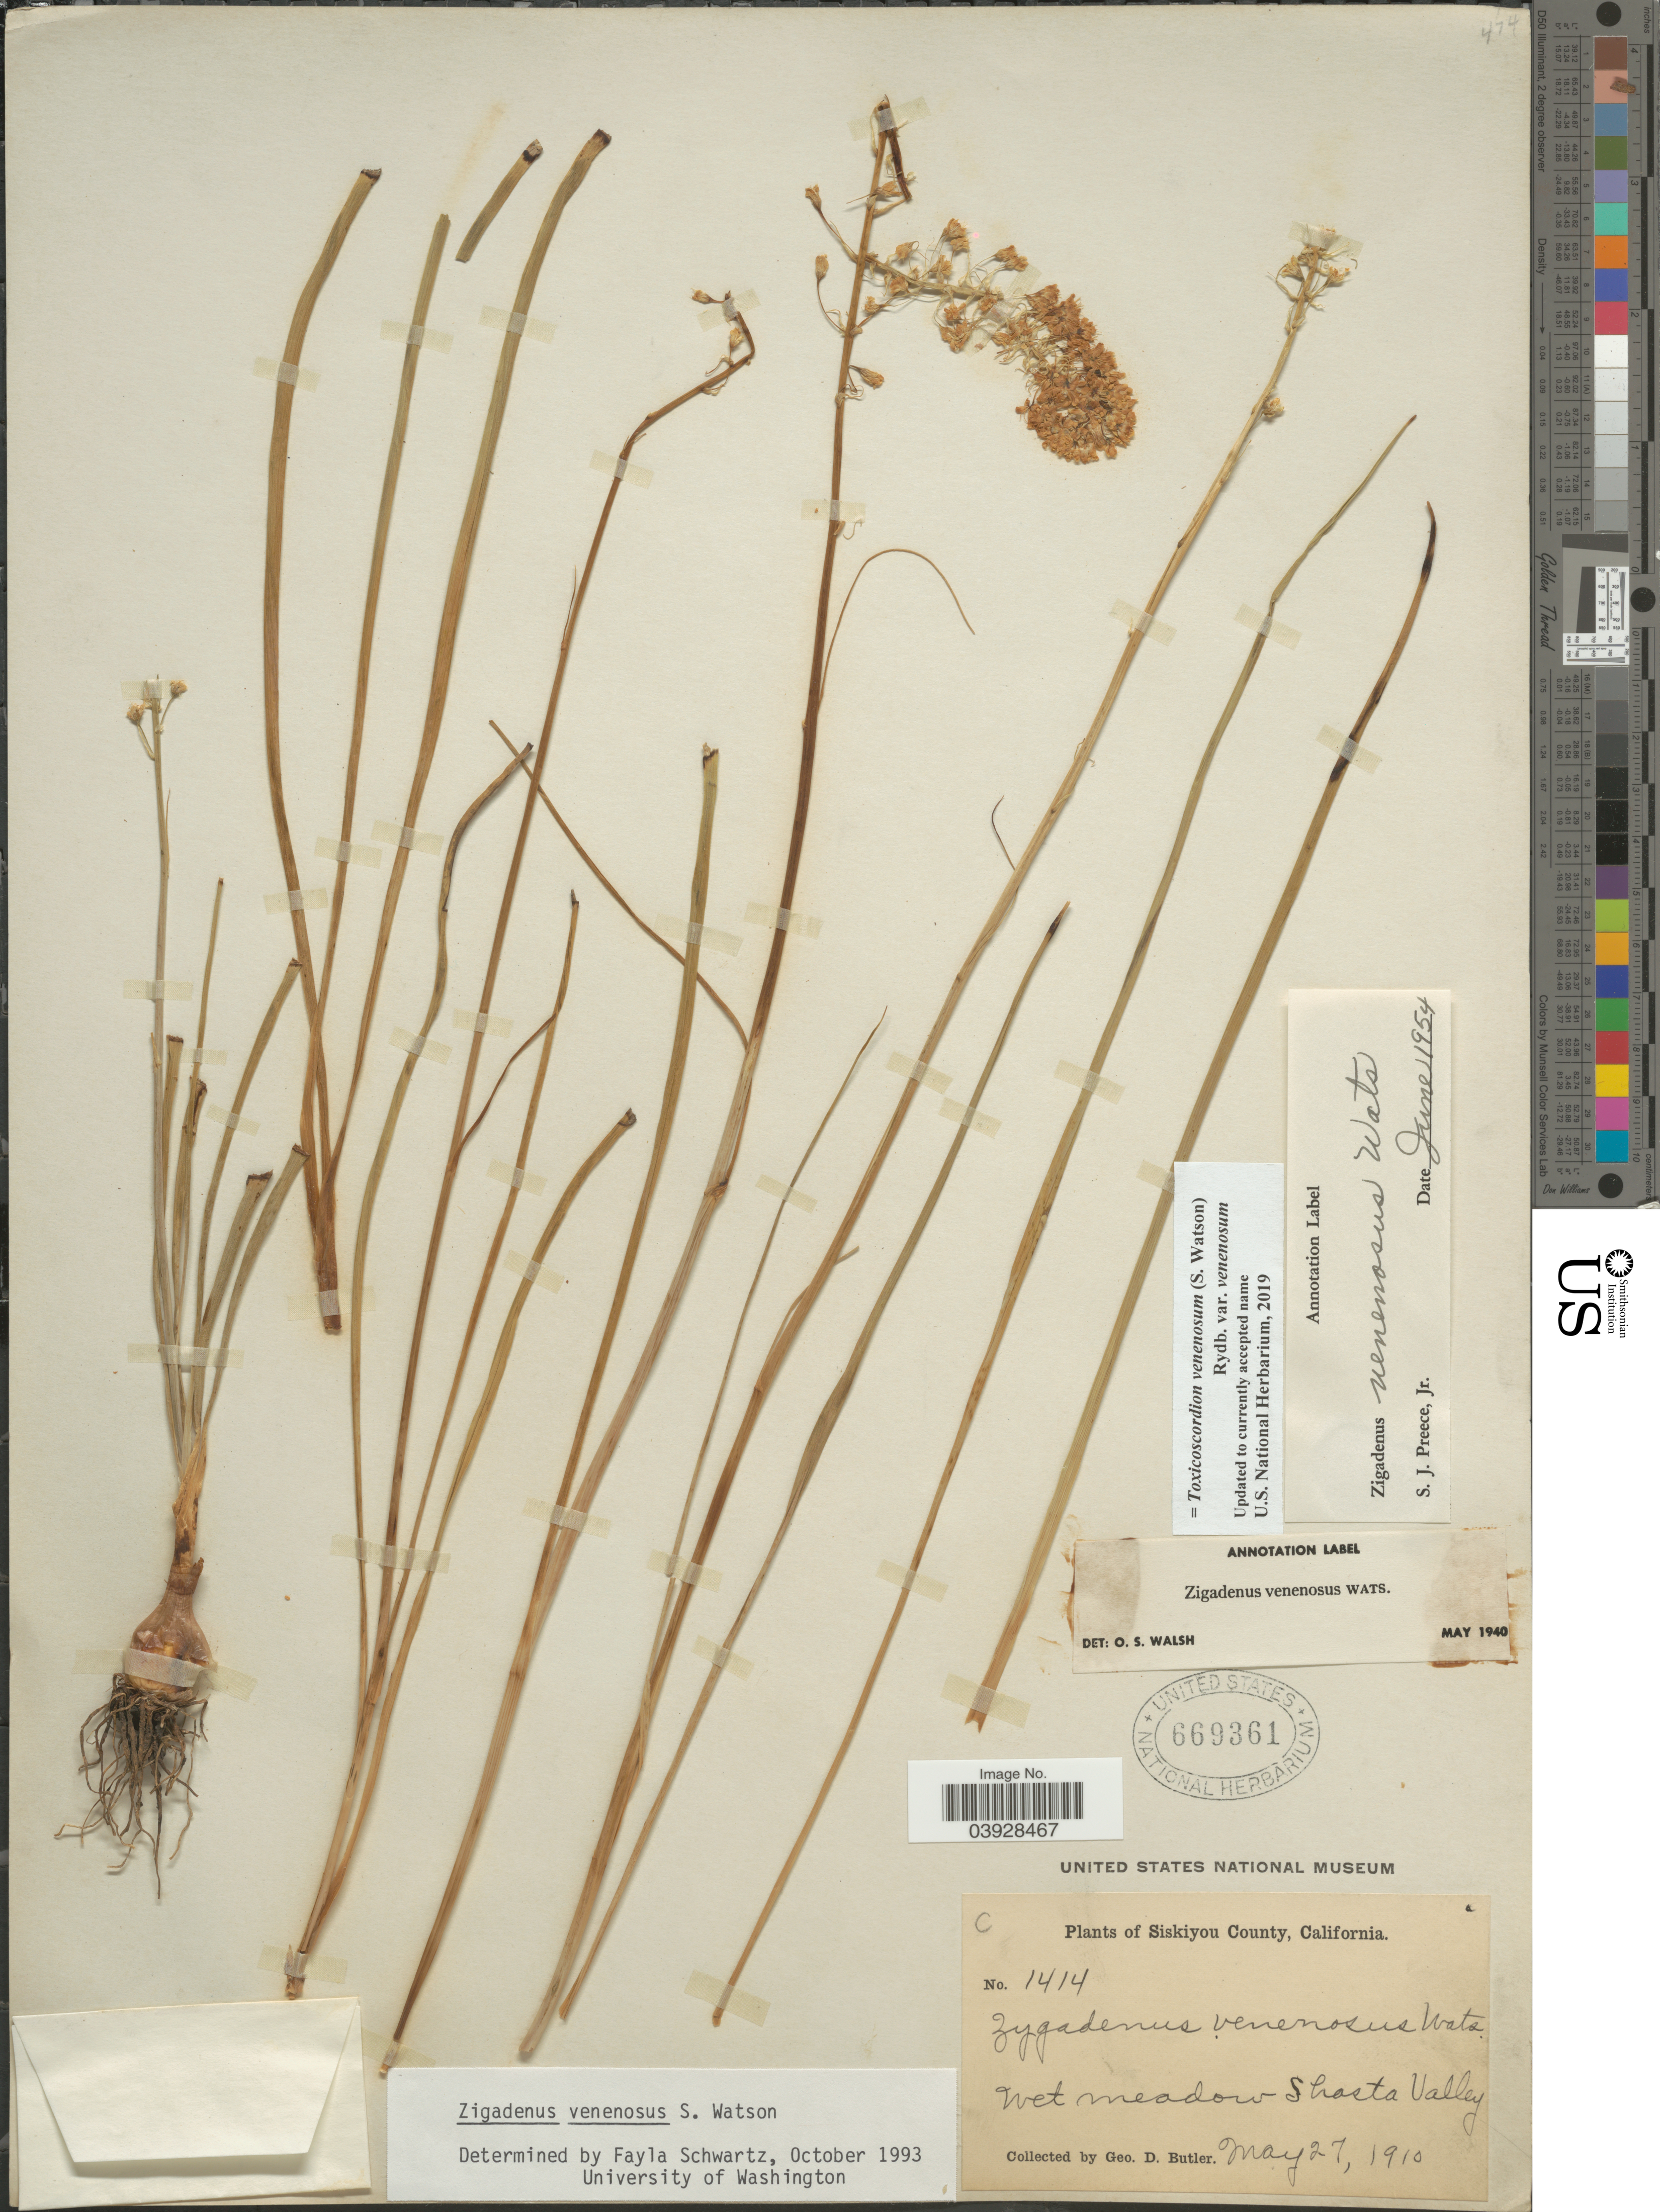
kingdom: Plantae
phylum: Tracheophyta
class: Liliopsida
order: Liliales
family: Melanthiaceae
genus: Toxicoscordion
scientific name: Toxicoscordion venenosum var. gramineum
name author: (Rydb.) Brasher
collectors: G. D. Butler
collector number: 1414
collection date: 1910-05-27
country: United States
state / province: California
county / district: Siskiyou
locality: Siskiyou County. Wet meadow Shasta Valley.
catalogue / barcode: US 669361